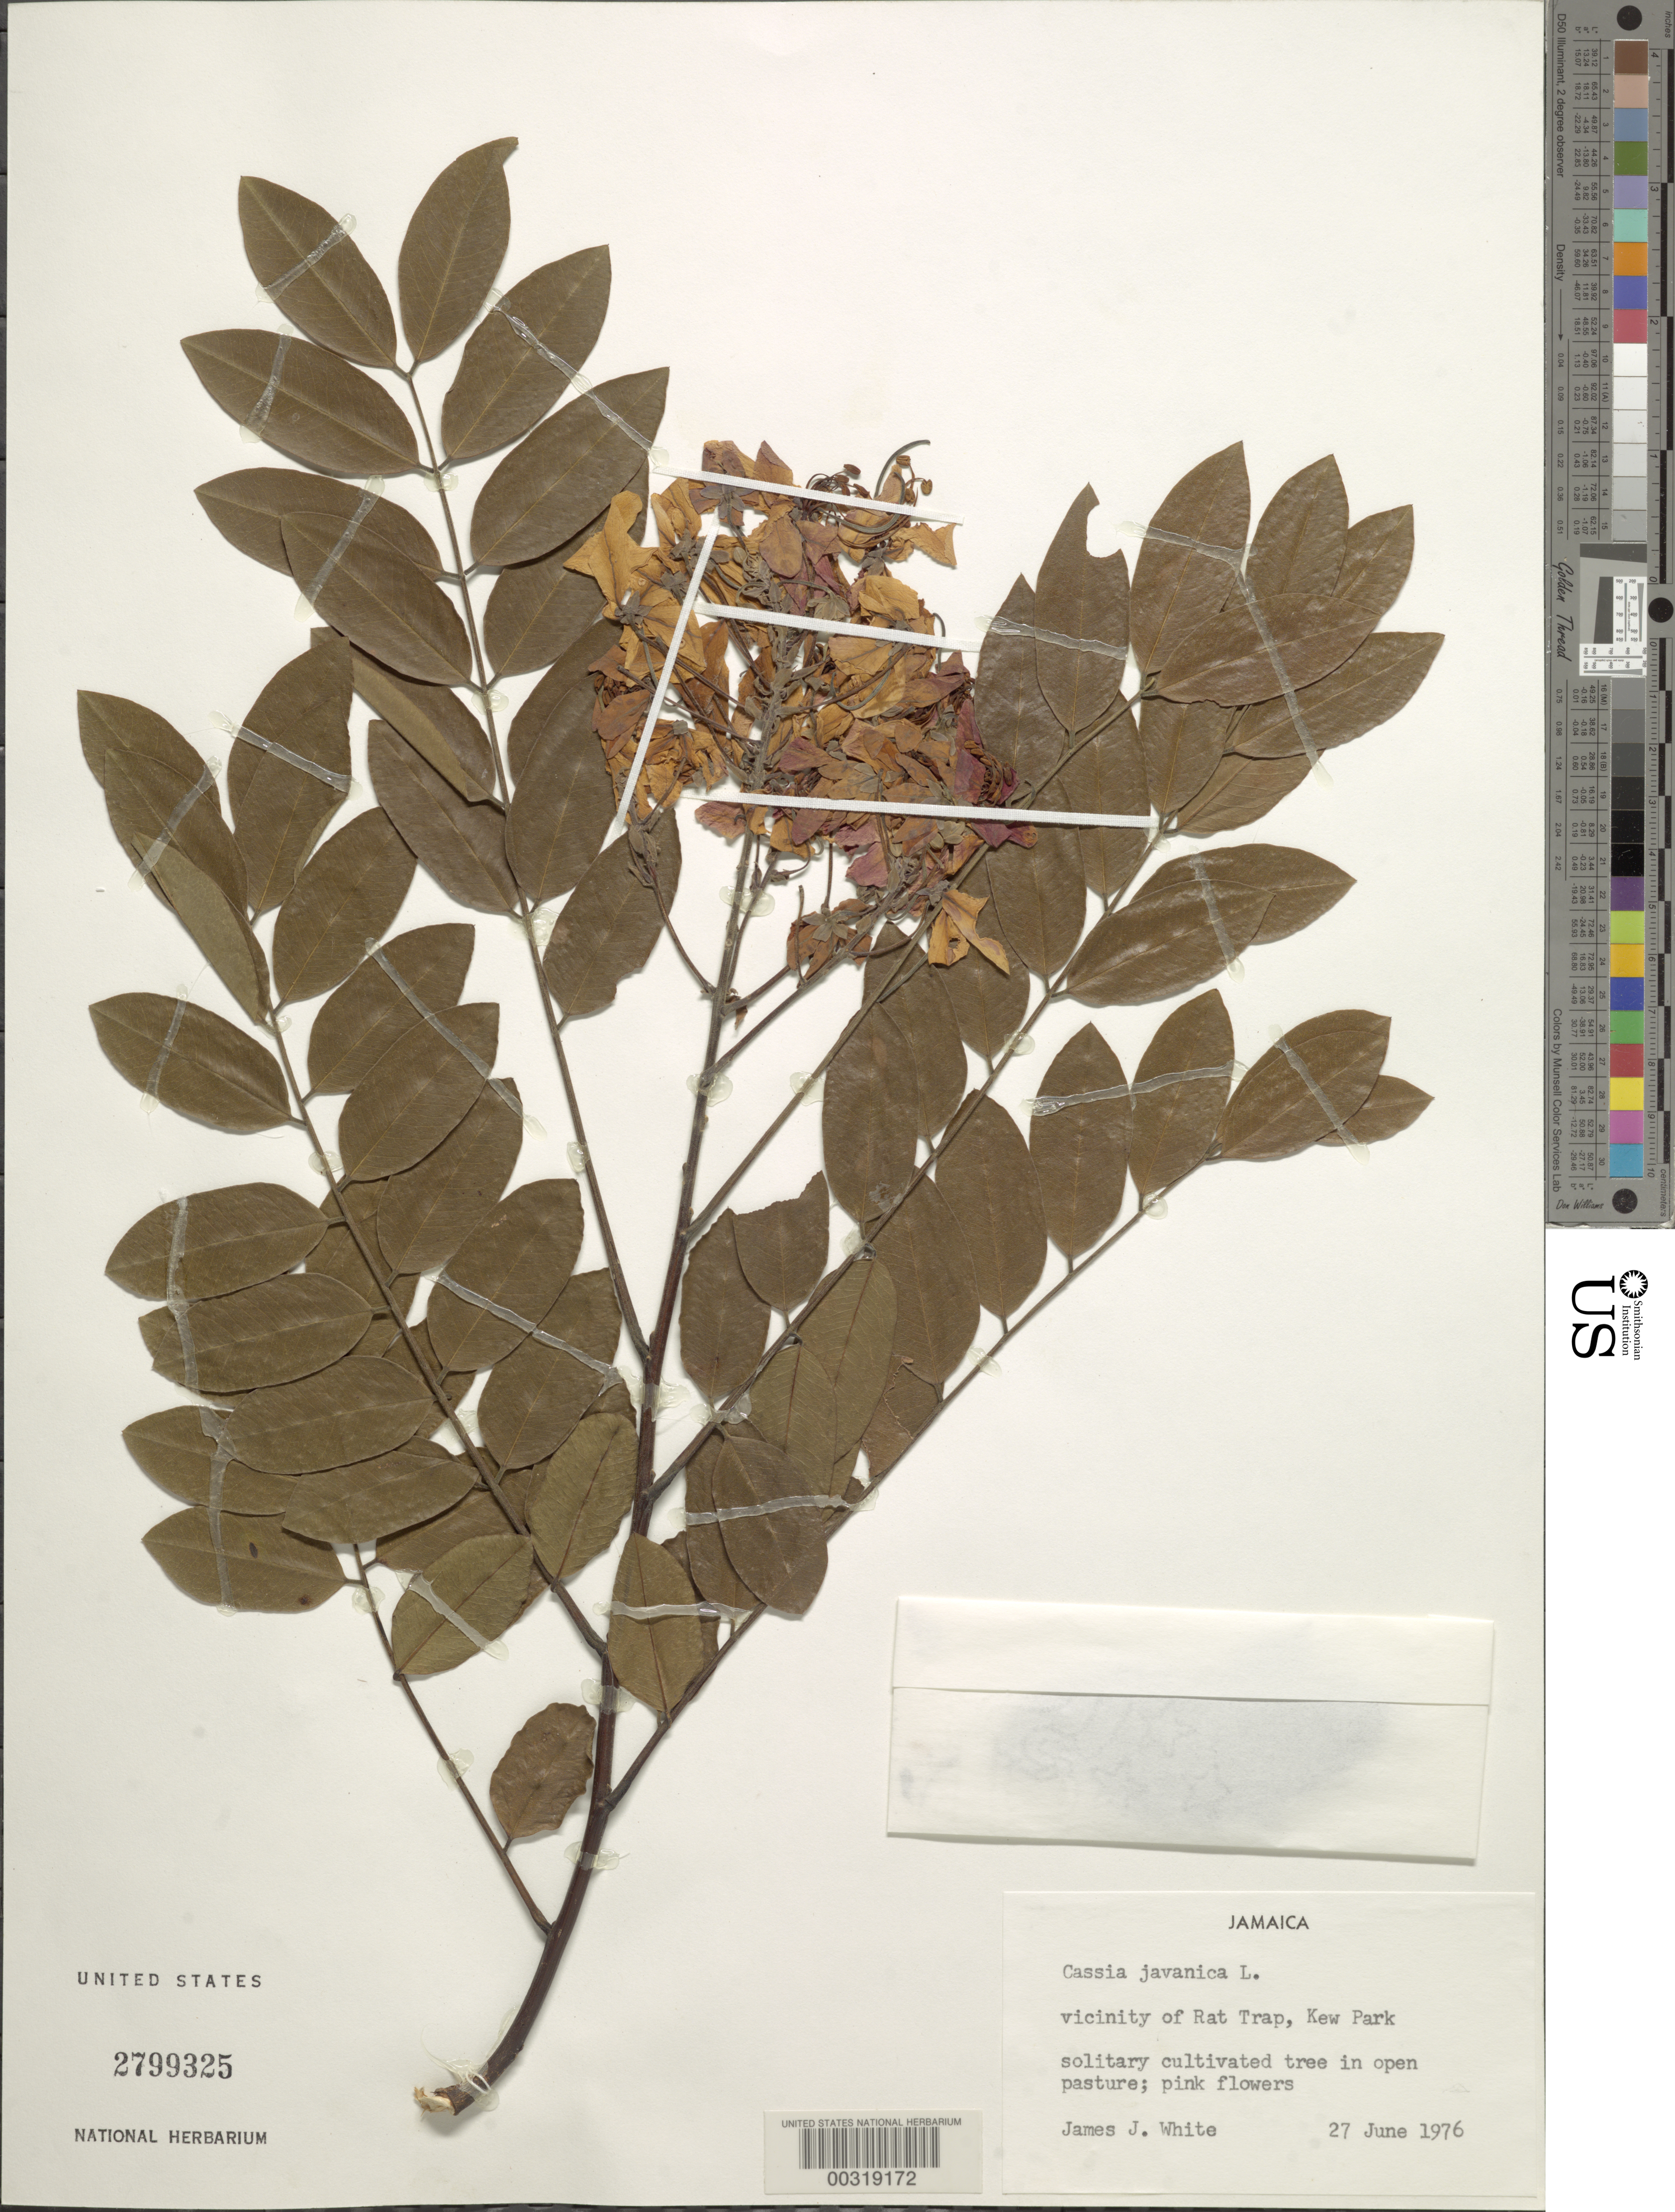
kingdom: Plantae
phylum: Tracheophyta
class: Magnoliopsida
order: Fabales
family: Fabaceae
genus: Cassia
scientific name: Cassia javanica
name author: L.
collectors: J. J. White III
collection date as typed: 27 Jun 1976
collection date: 1976-06-27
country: Jamaica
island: Greater Antilles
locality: Vicinity of rat trap, kew park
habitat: Open pasture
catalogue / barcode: US 2799325